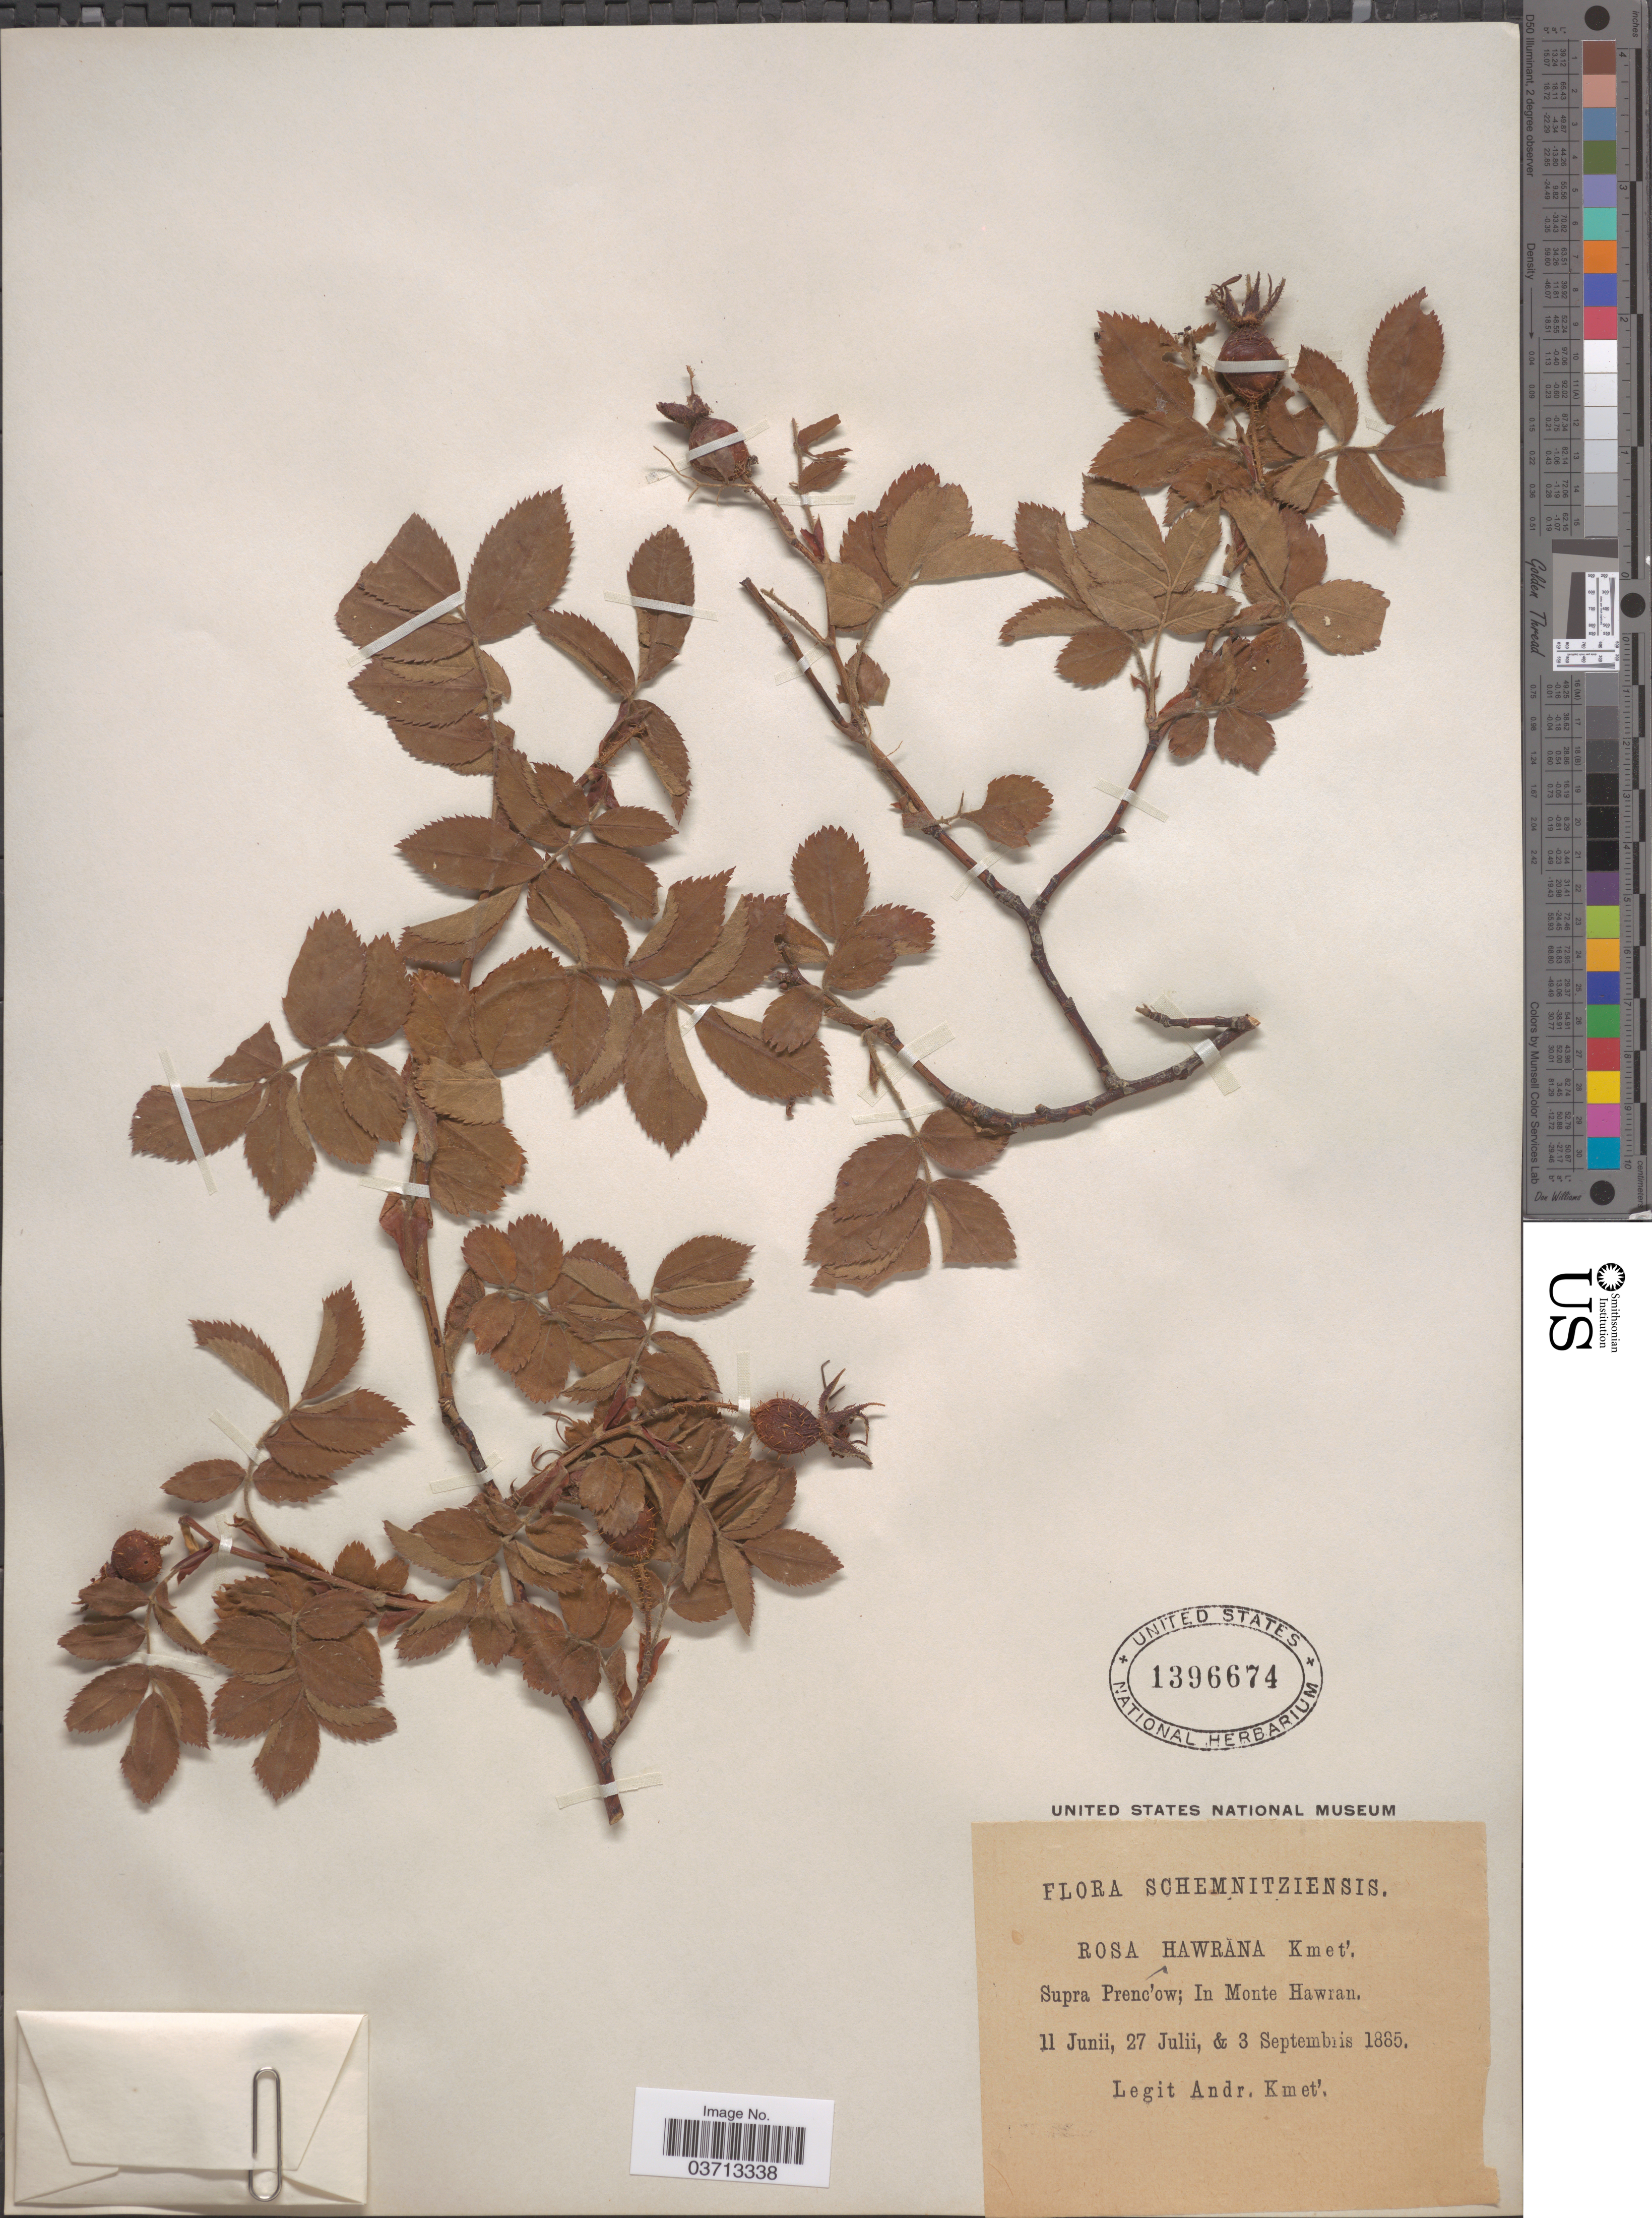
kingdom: Plantae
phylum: Tracheophyta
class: Magnoliopsida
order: Rosales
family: Rosaceae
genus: Rosa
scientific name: Rosa hawrana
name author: Kmet ex A. Kern.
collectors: A. Kmet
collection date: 1885-06-11/1885-09-03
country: Slovakia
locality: Schemnitziensis. Supra Prenc'ow; In Monte Hawran.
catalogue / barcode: US 1396674